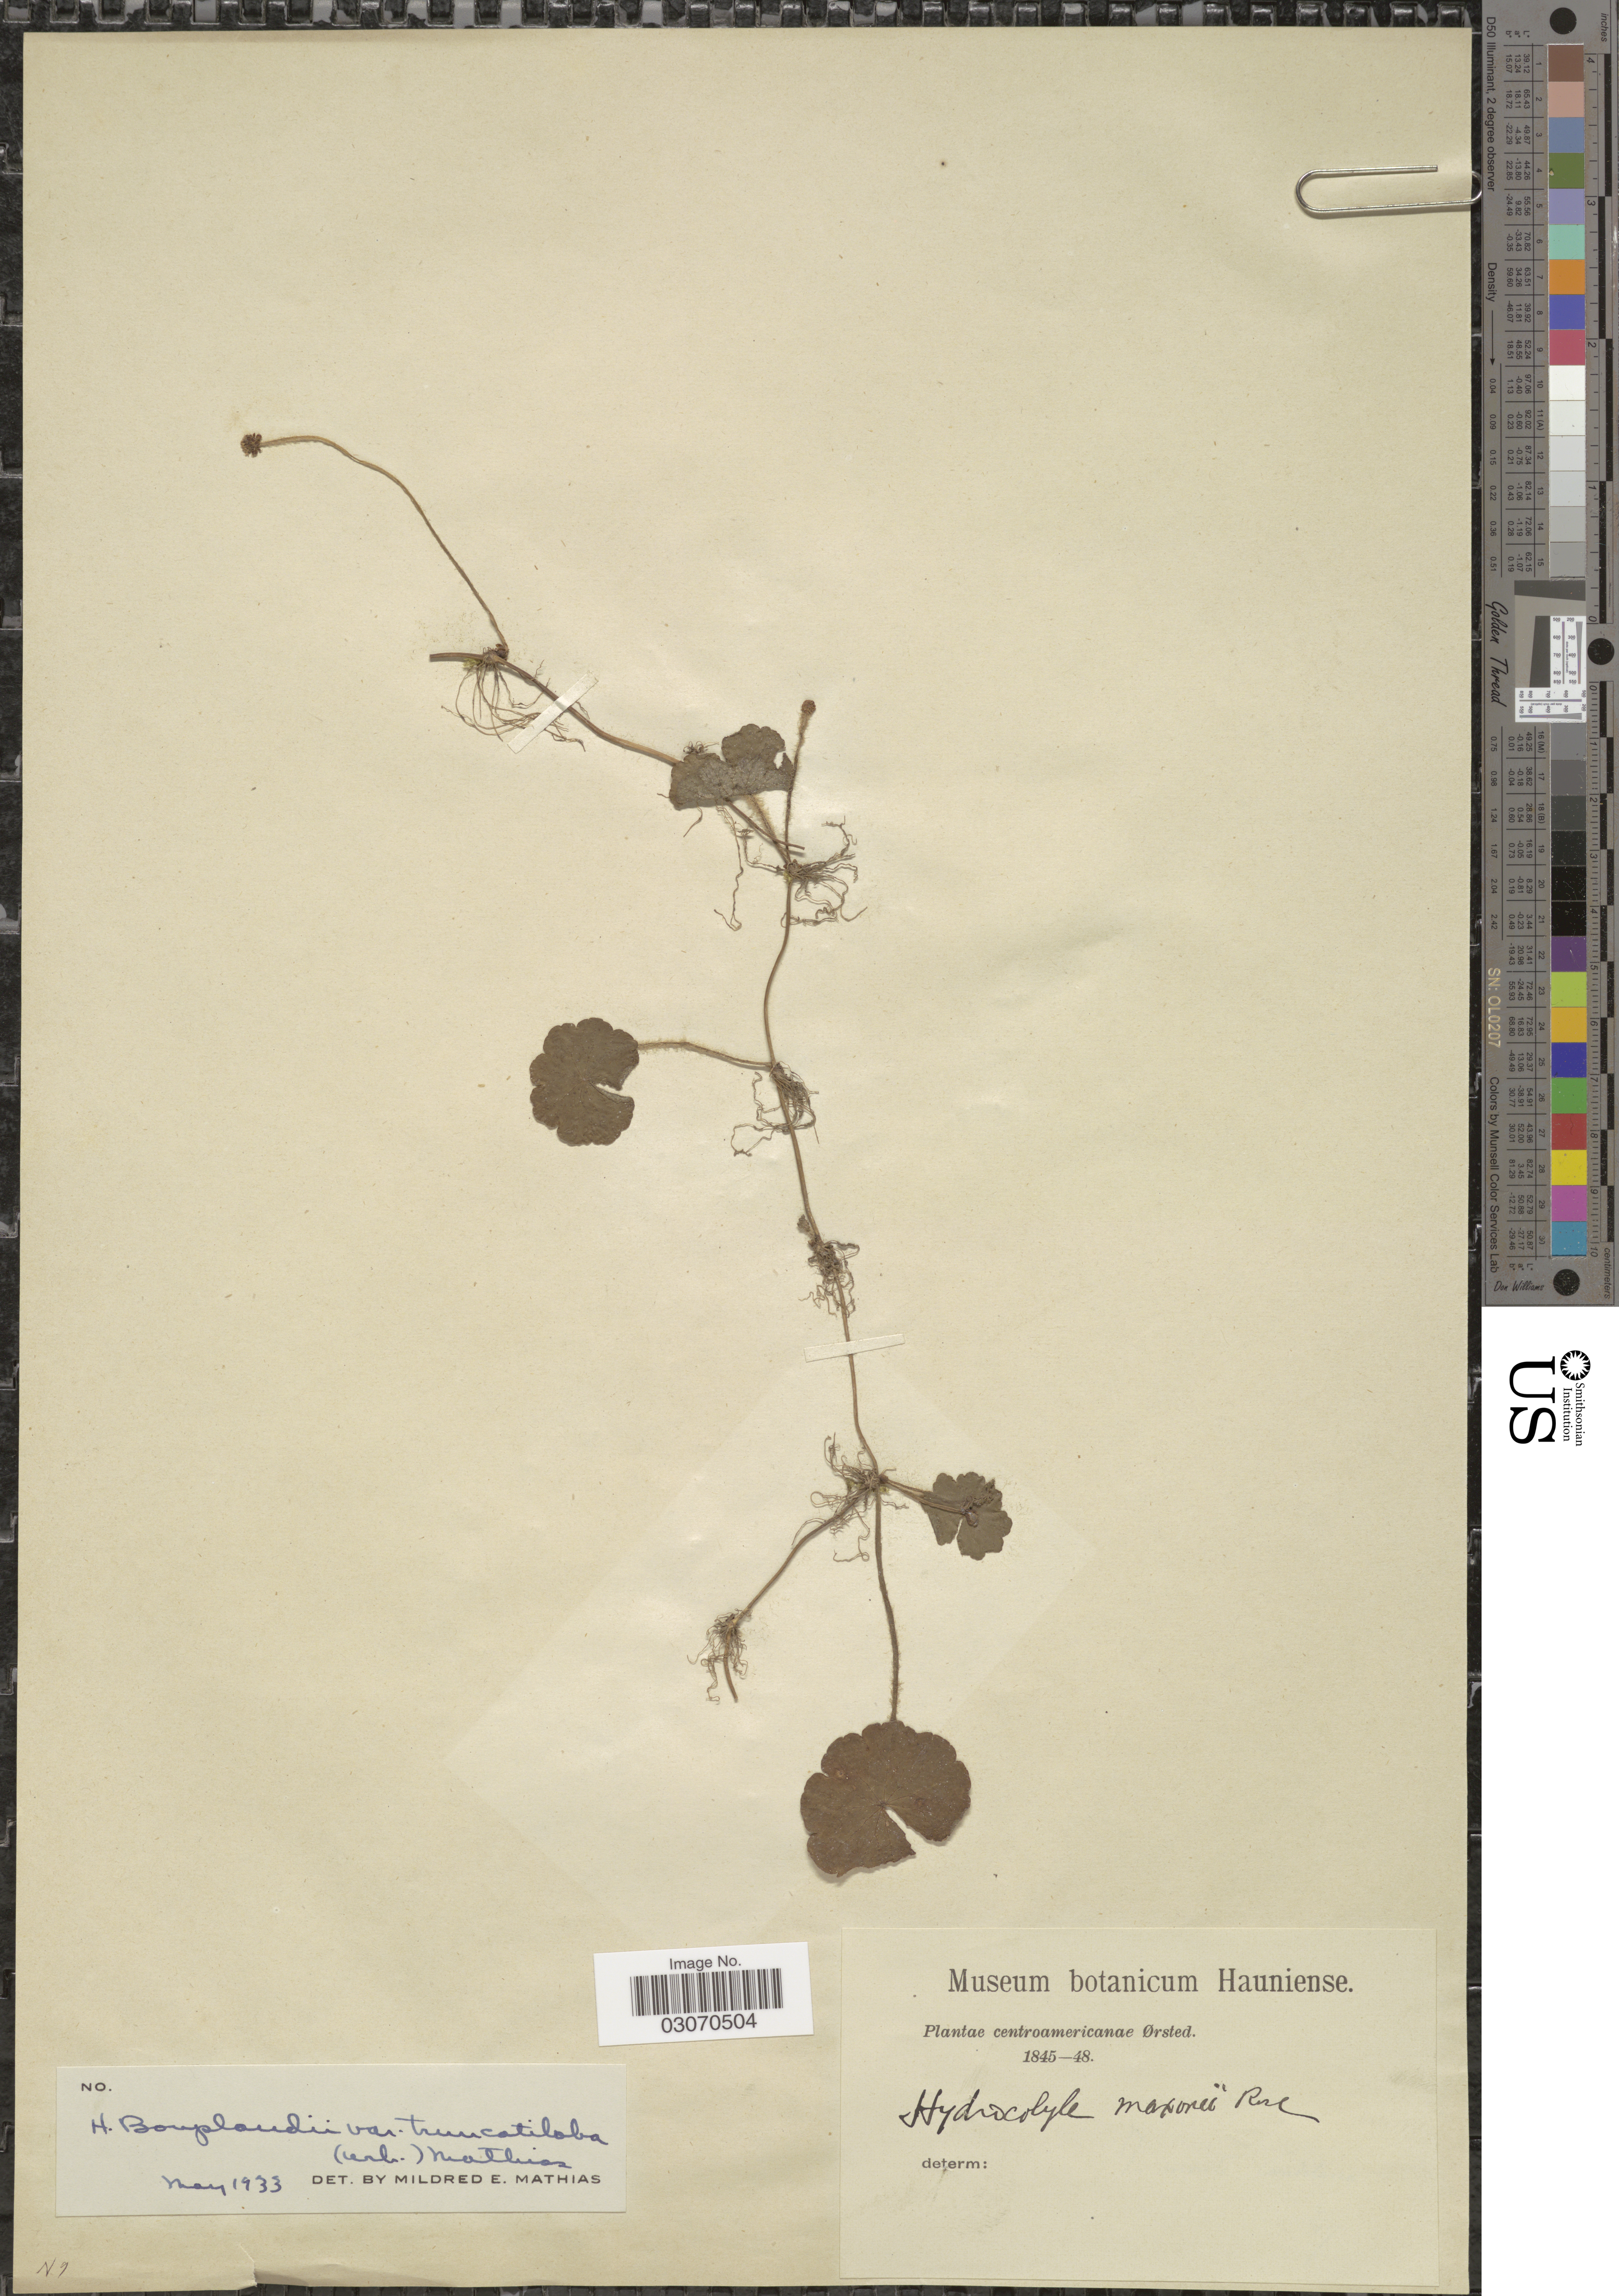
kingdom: Plantae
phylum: Tracheophyta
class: Magnoliopsida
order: Apiales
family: Araliaceae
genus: Hydrocotyle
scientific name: Hydrocotyle leucocephala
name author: Cham. & Schltdl.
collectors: Ørsted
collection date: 1845/1848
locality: Centroamericanae.